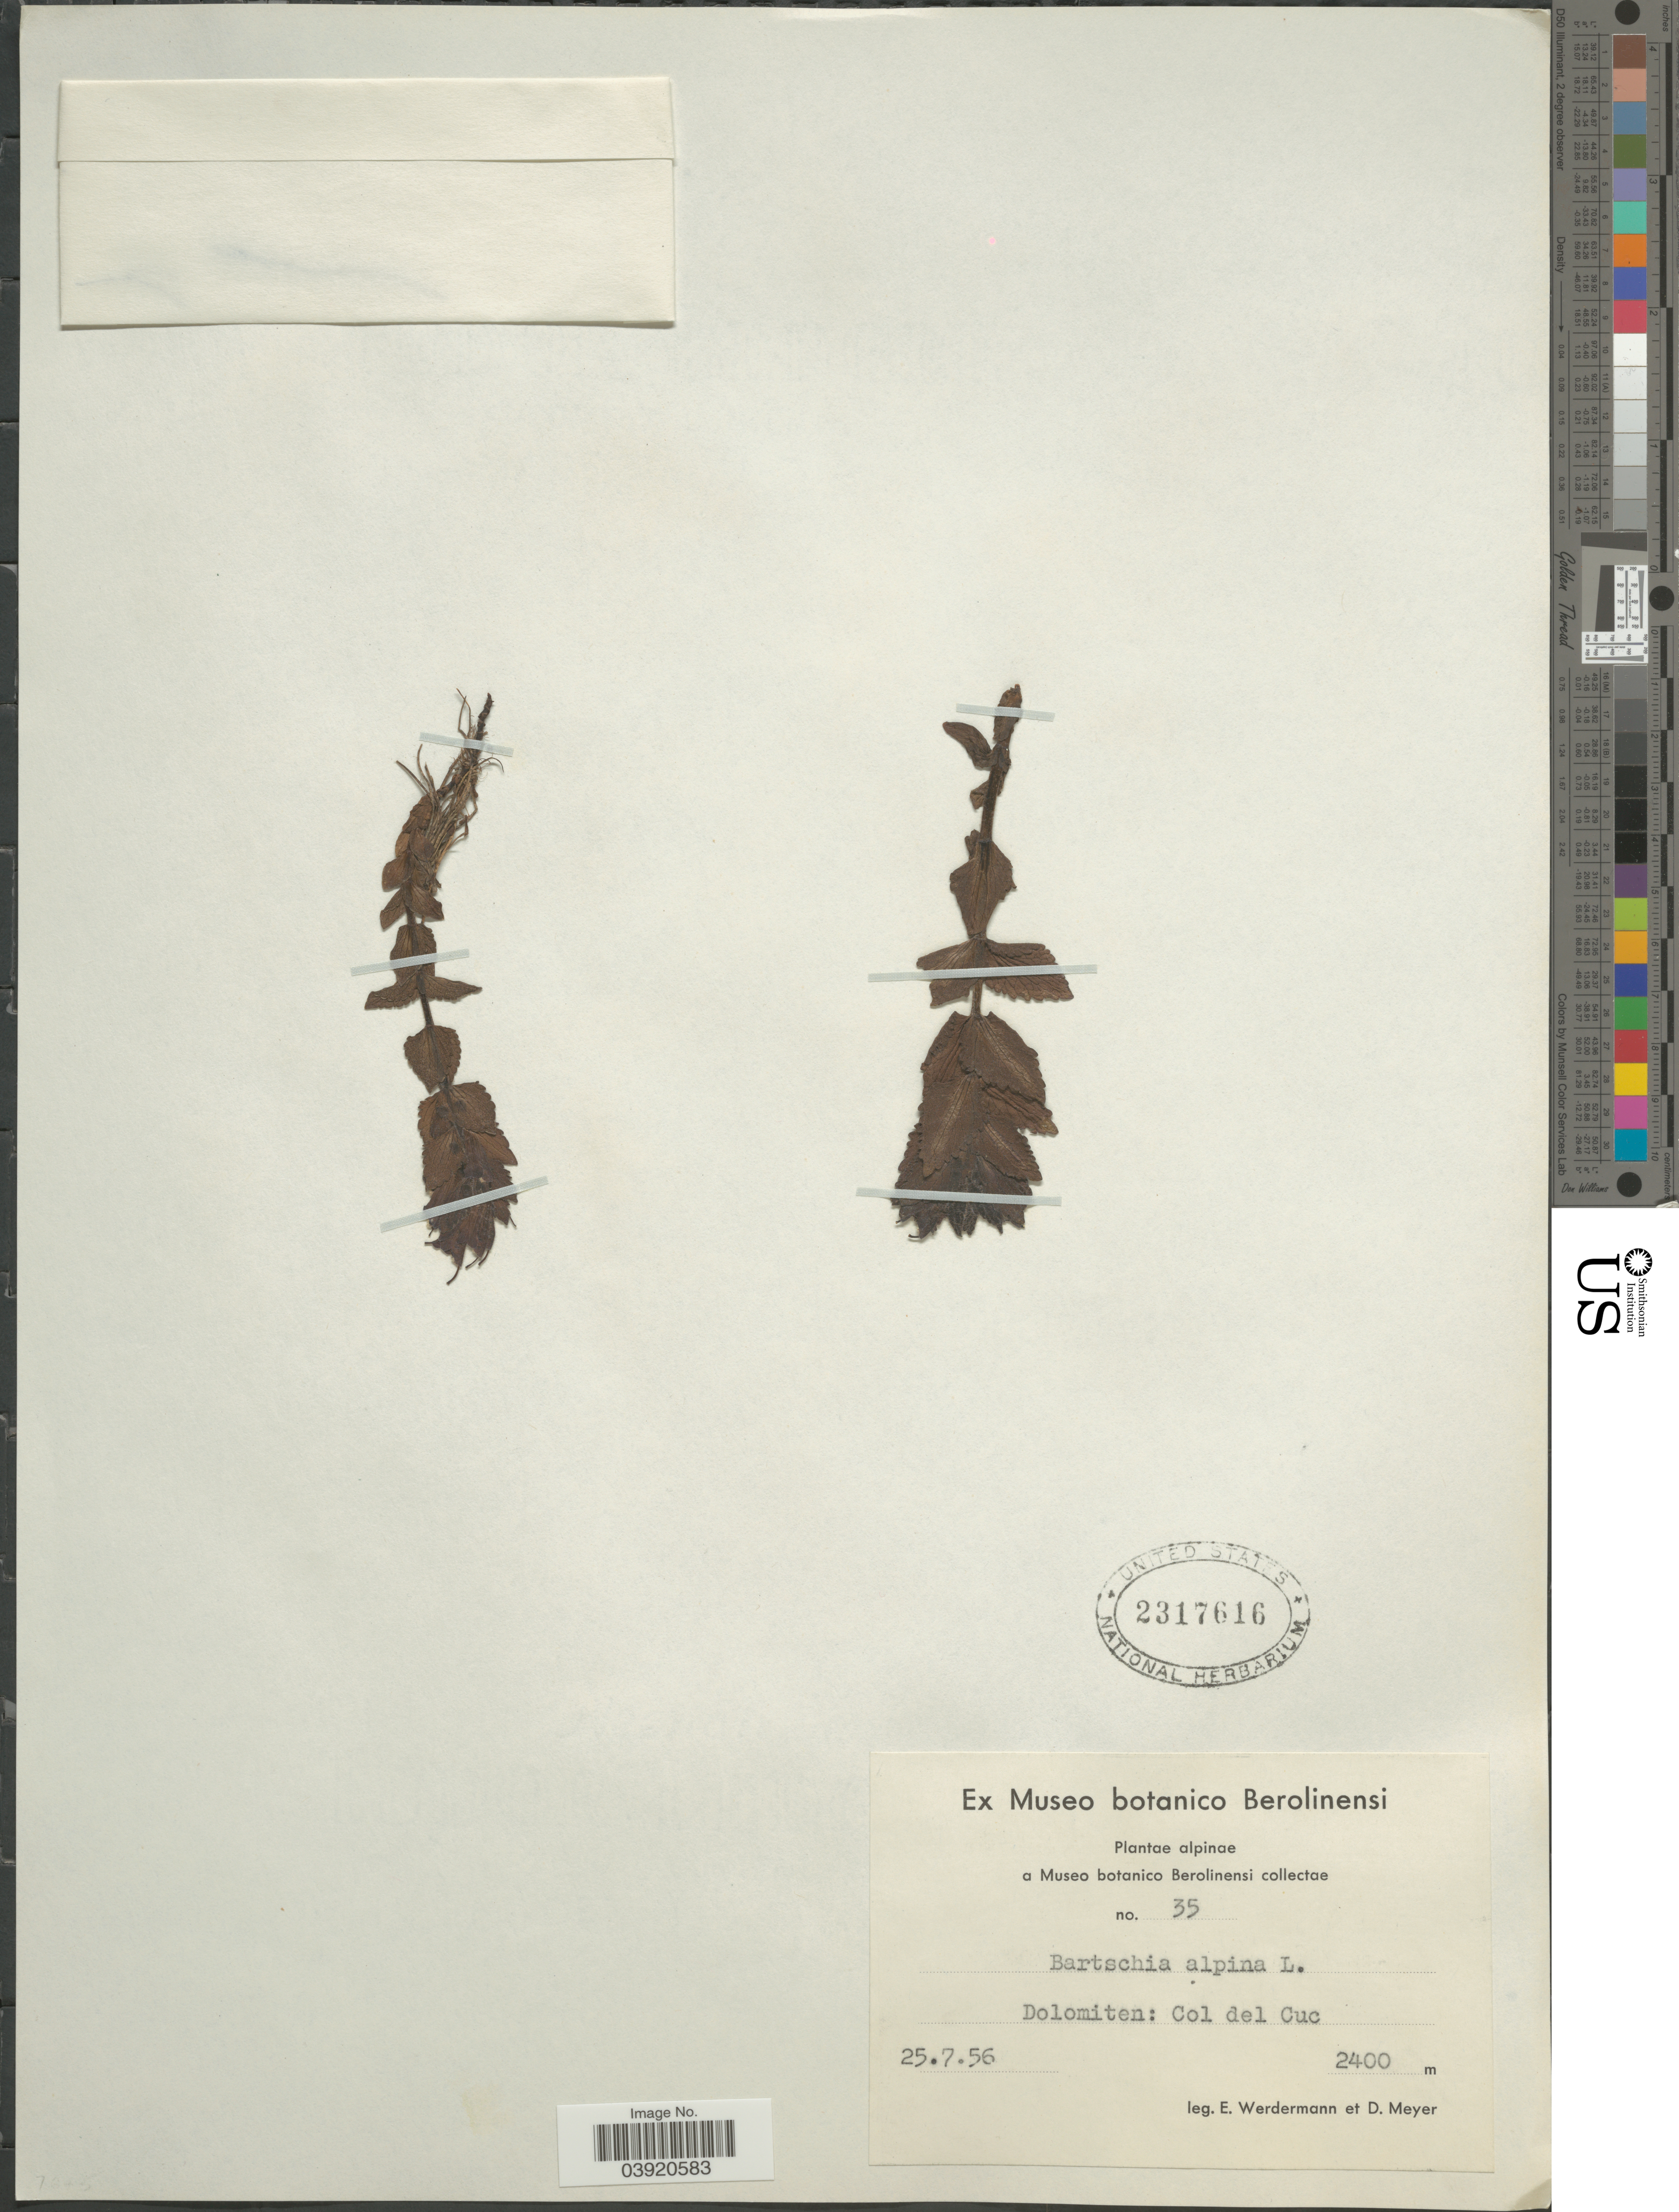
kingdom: Plantae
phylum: Tracheophyta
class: Magnoliopsida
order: Lamiales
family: Orobanchaceae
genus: Bartsia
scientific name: Bartsia alpina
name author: L.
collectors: E. Werdermann & D. Meyer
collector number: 35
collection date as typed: Transcribed d/m/y: 25/7/56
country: Italy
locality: Alpinae. Dolomiten: Col del Cuc.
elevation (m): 2400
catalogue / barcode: US 2317616